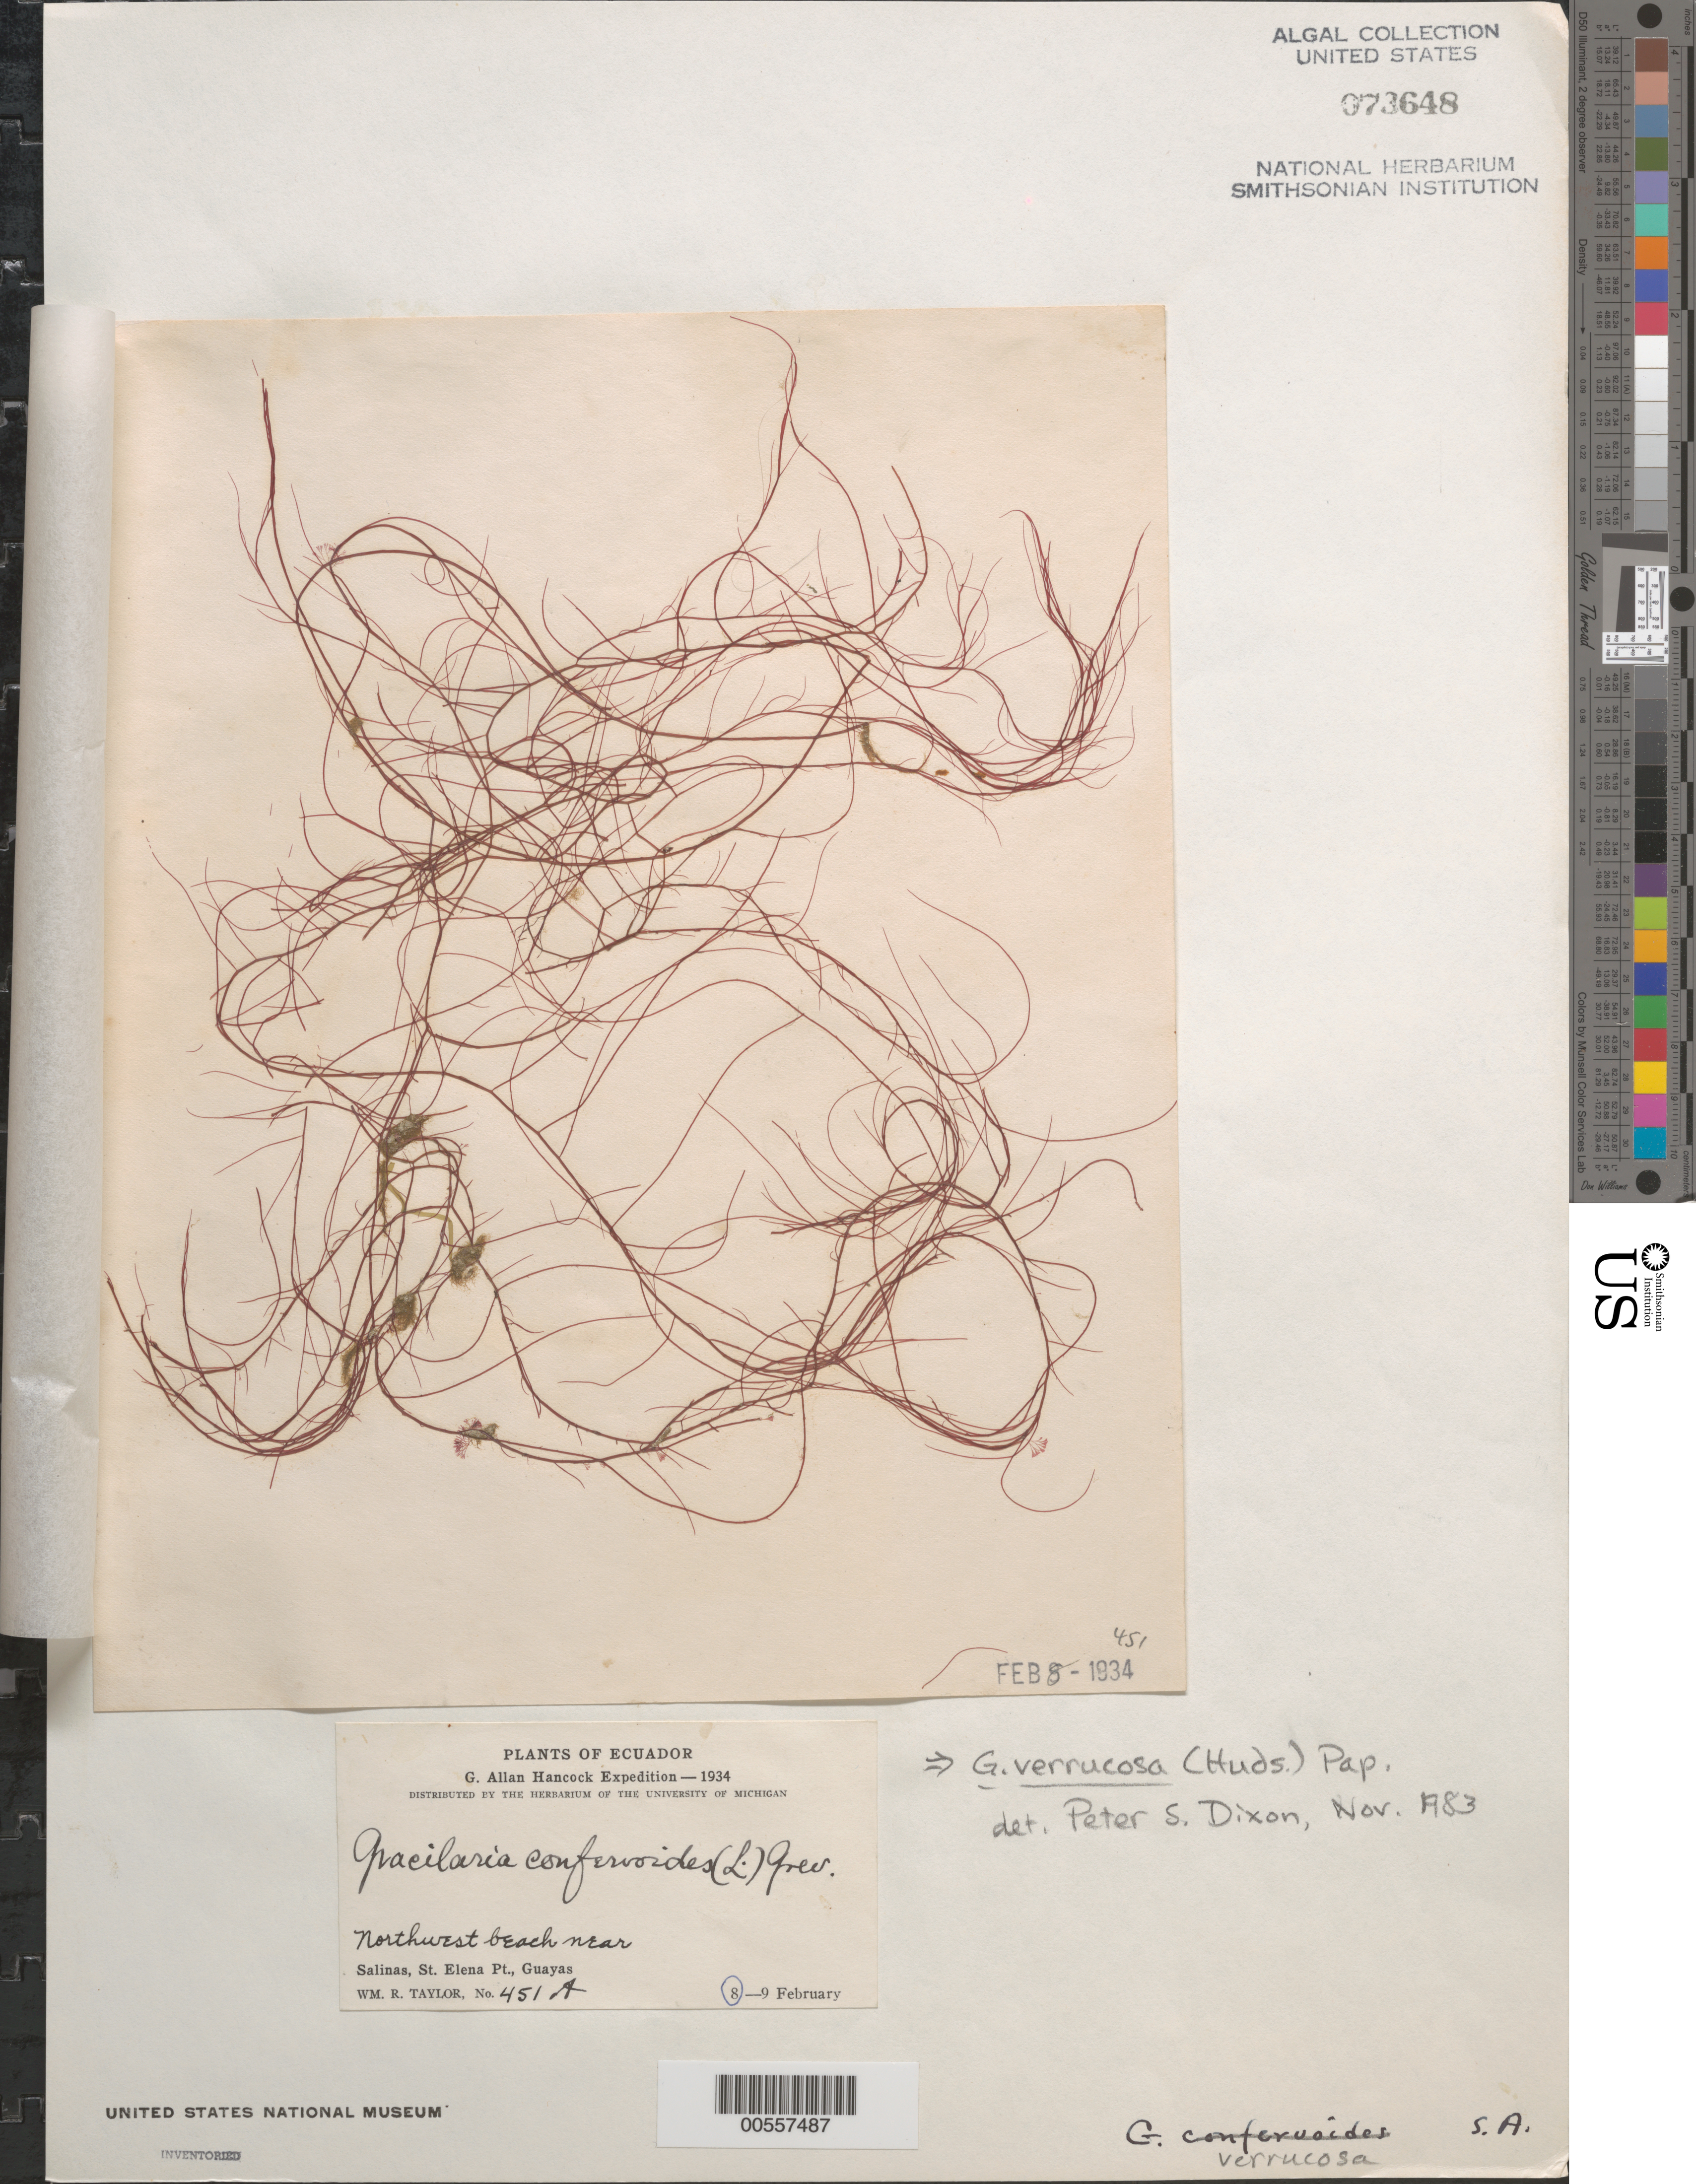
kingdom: Plantae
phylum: Rhodophyta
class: Florideophyceae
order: Gracilariales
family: Gracilariaceae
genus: Gracilariopsis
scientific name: Gracilariopsis longissima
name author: (S.G. Gmel.) Steentoft et al.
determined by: Algae name updating Project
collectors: W. R. Taylor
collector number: WRT 34-451a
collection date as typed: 08 Feb 1934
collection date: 1934-02-08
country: Ecuador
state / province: Guayas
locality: Punta Santa Elena (St. Elena Point), northwest beach near Salinas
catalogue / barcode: US 73648